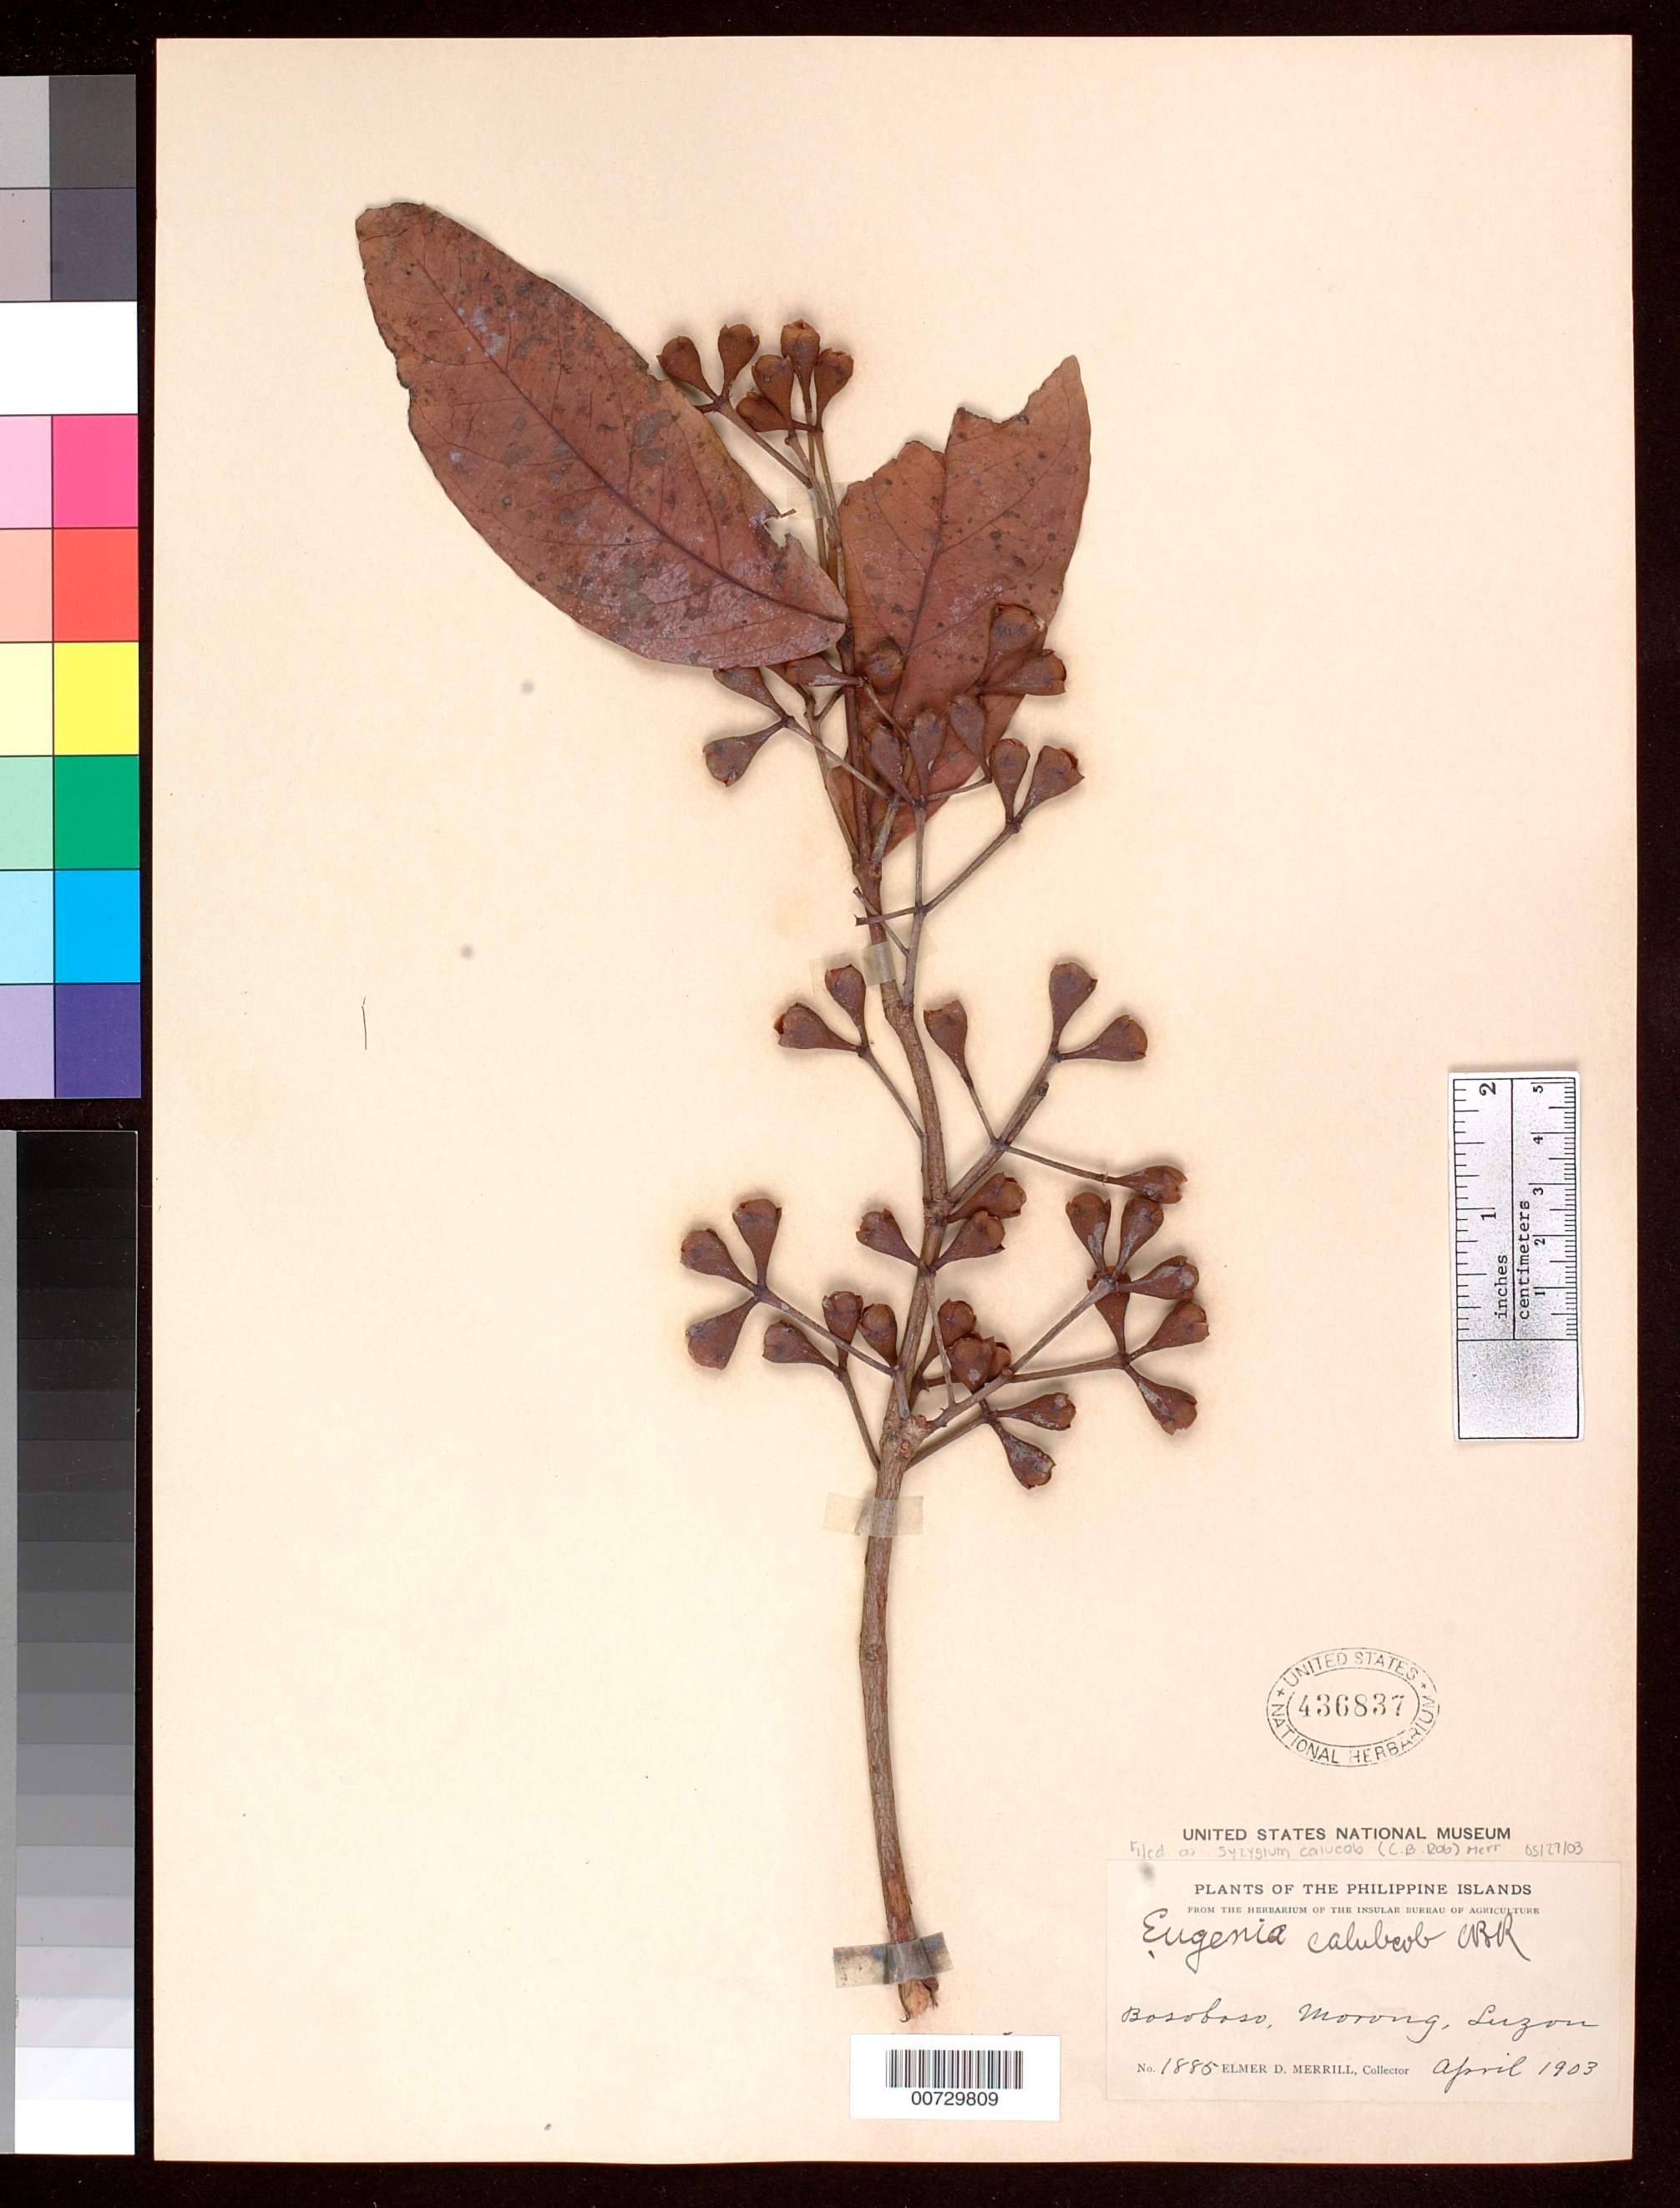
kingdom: Plantae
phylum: Tracheophyta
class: Magnoliopsida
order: Myrtales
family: Myrtaceae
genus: Syzygium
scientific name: Syzygium calubcob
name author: (C.B. Rob.) Merr.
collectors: E. D. Merrill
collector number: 1885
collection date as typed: Apr 1903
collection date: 1903-04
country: Philippines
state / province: Calabarzon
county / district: Rizal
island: Luzon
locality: Bosoboso. Morong.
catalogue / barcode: US 436837